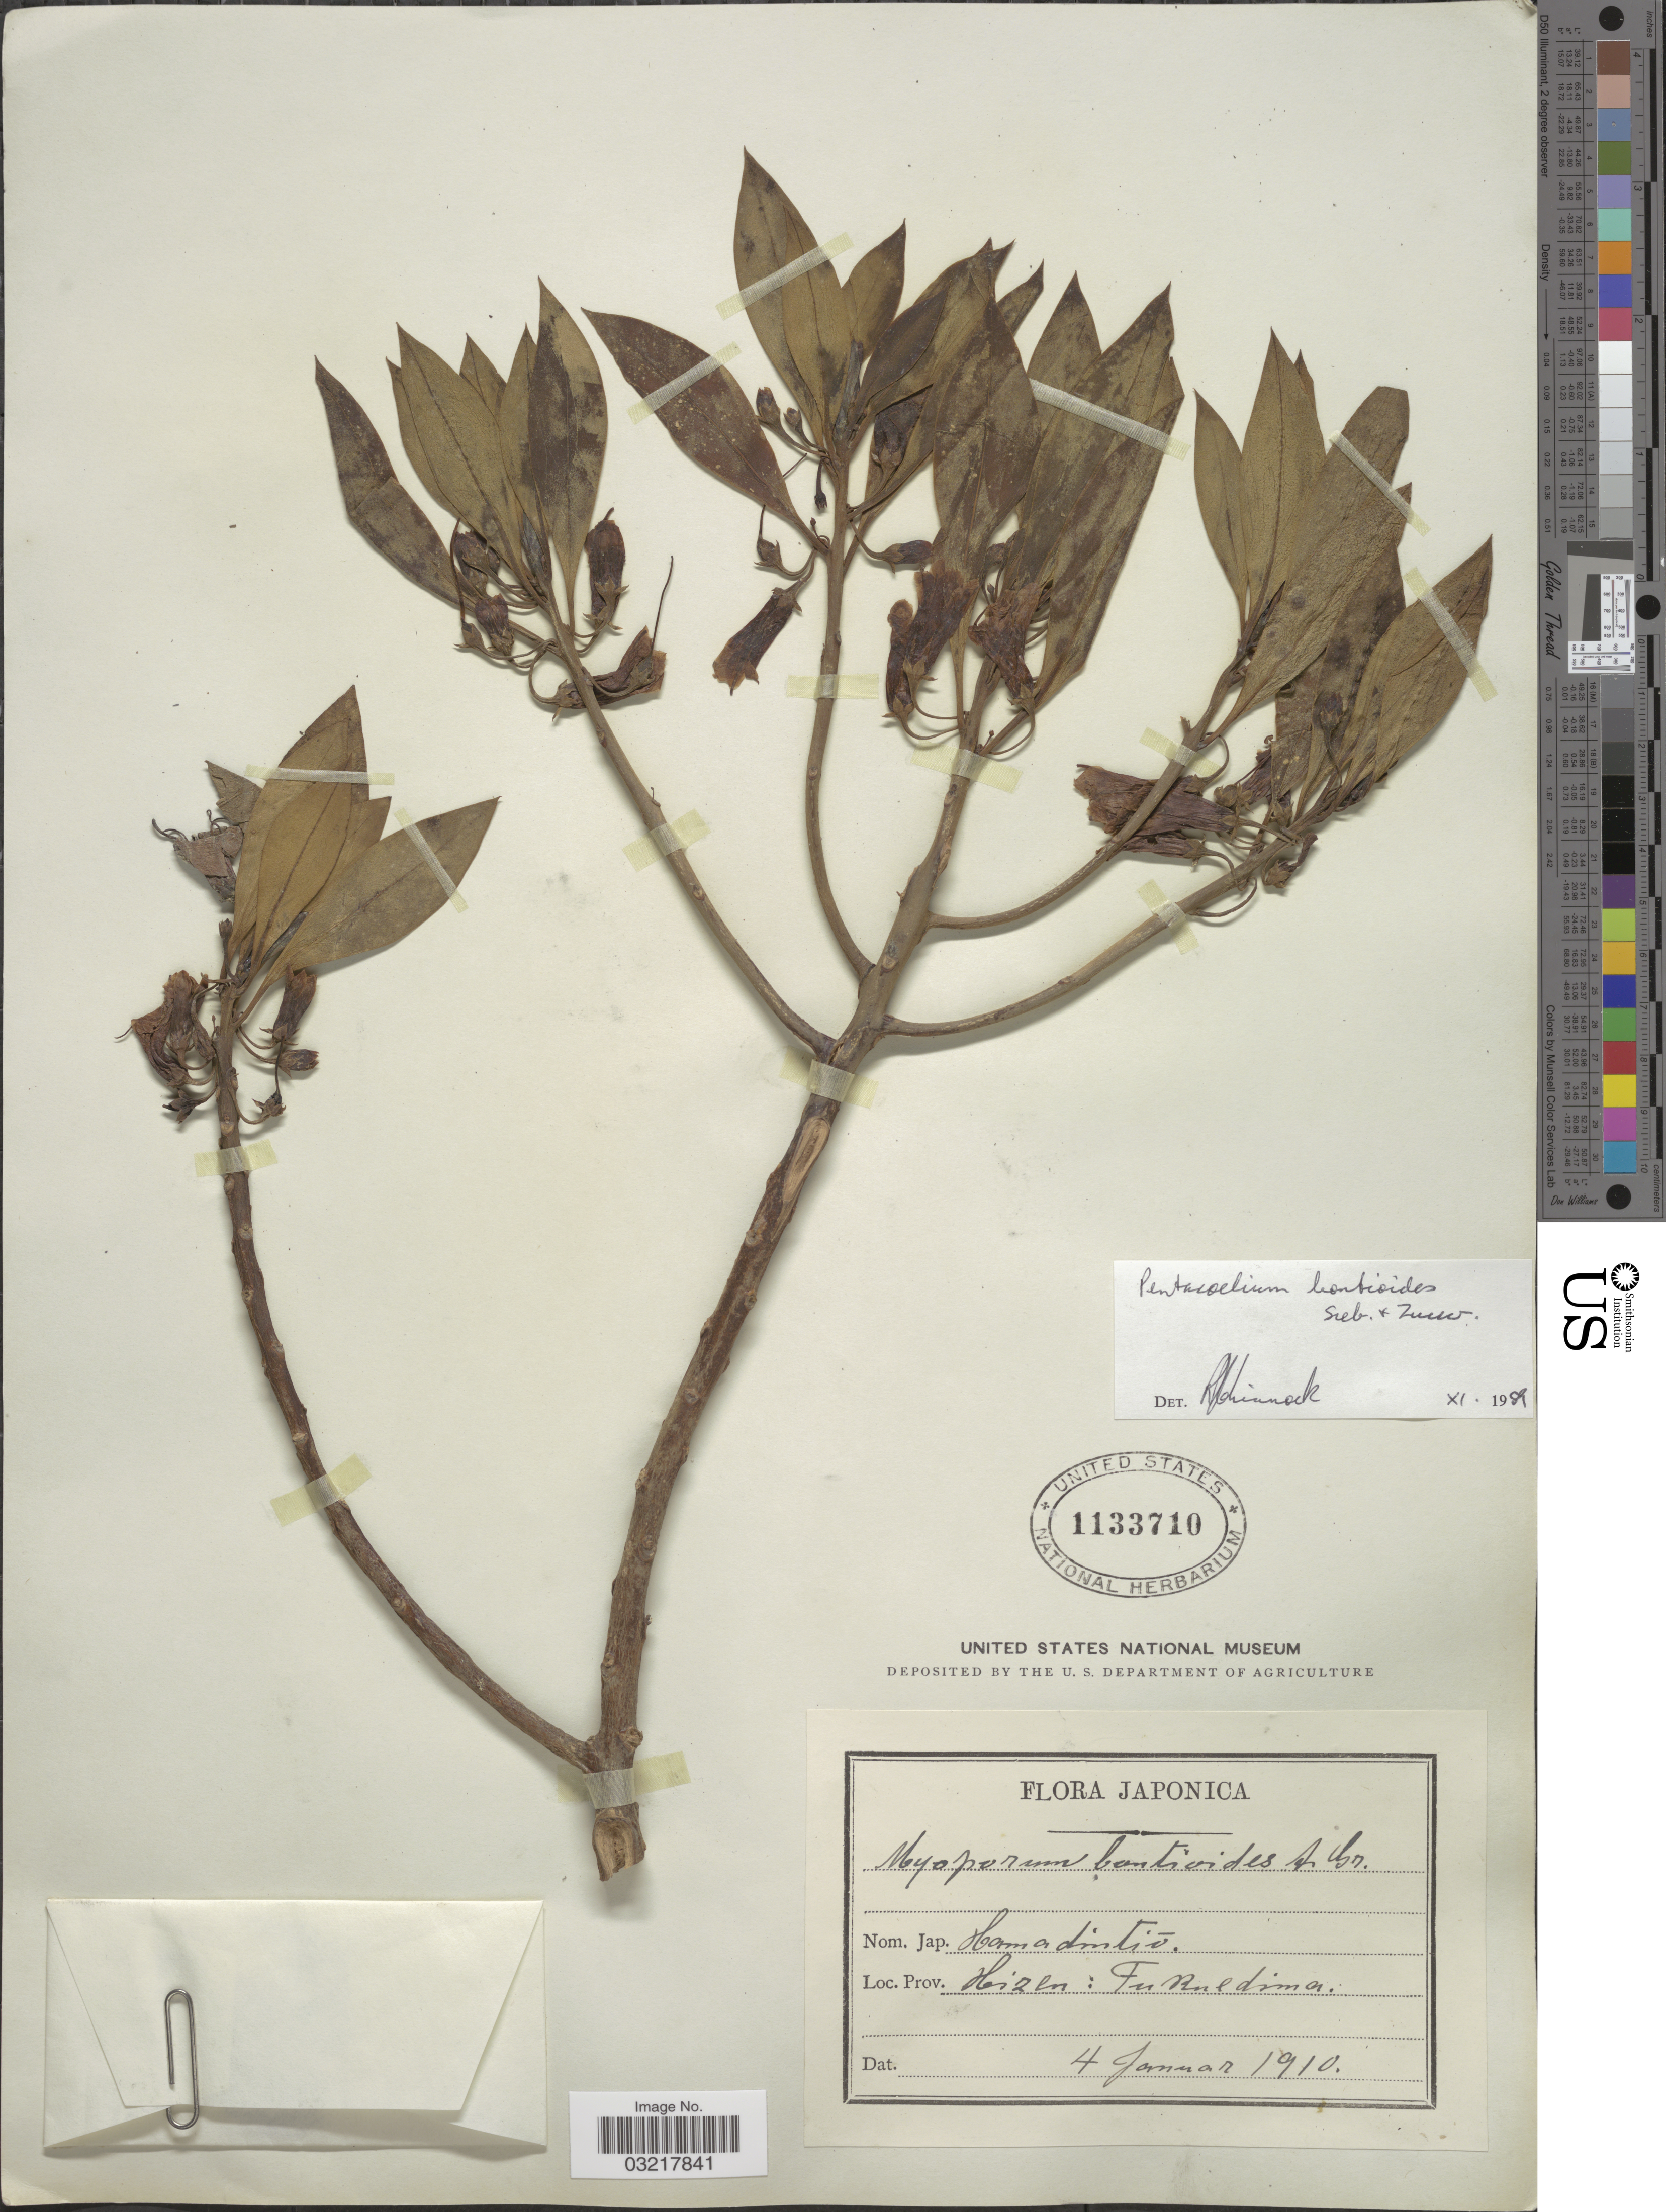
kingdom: Plantae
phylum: Tracheophyta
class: Magnoliopsida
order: Lamiales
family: Scrophulariaceae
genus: Pentacoelium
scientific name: Pentacoelium bontioides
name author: Siebold & Zucc.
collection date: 1910-01-04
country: Japan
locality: Prov. Hizen: Fukuldima.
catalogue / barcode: US 1133710